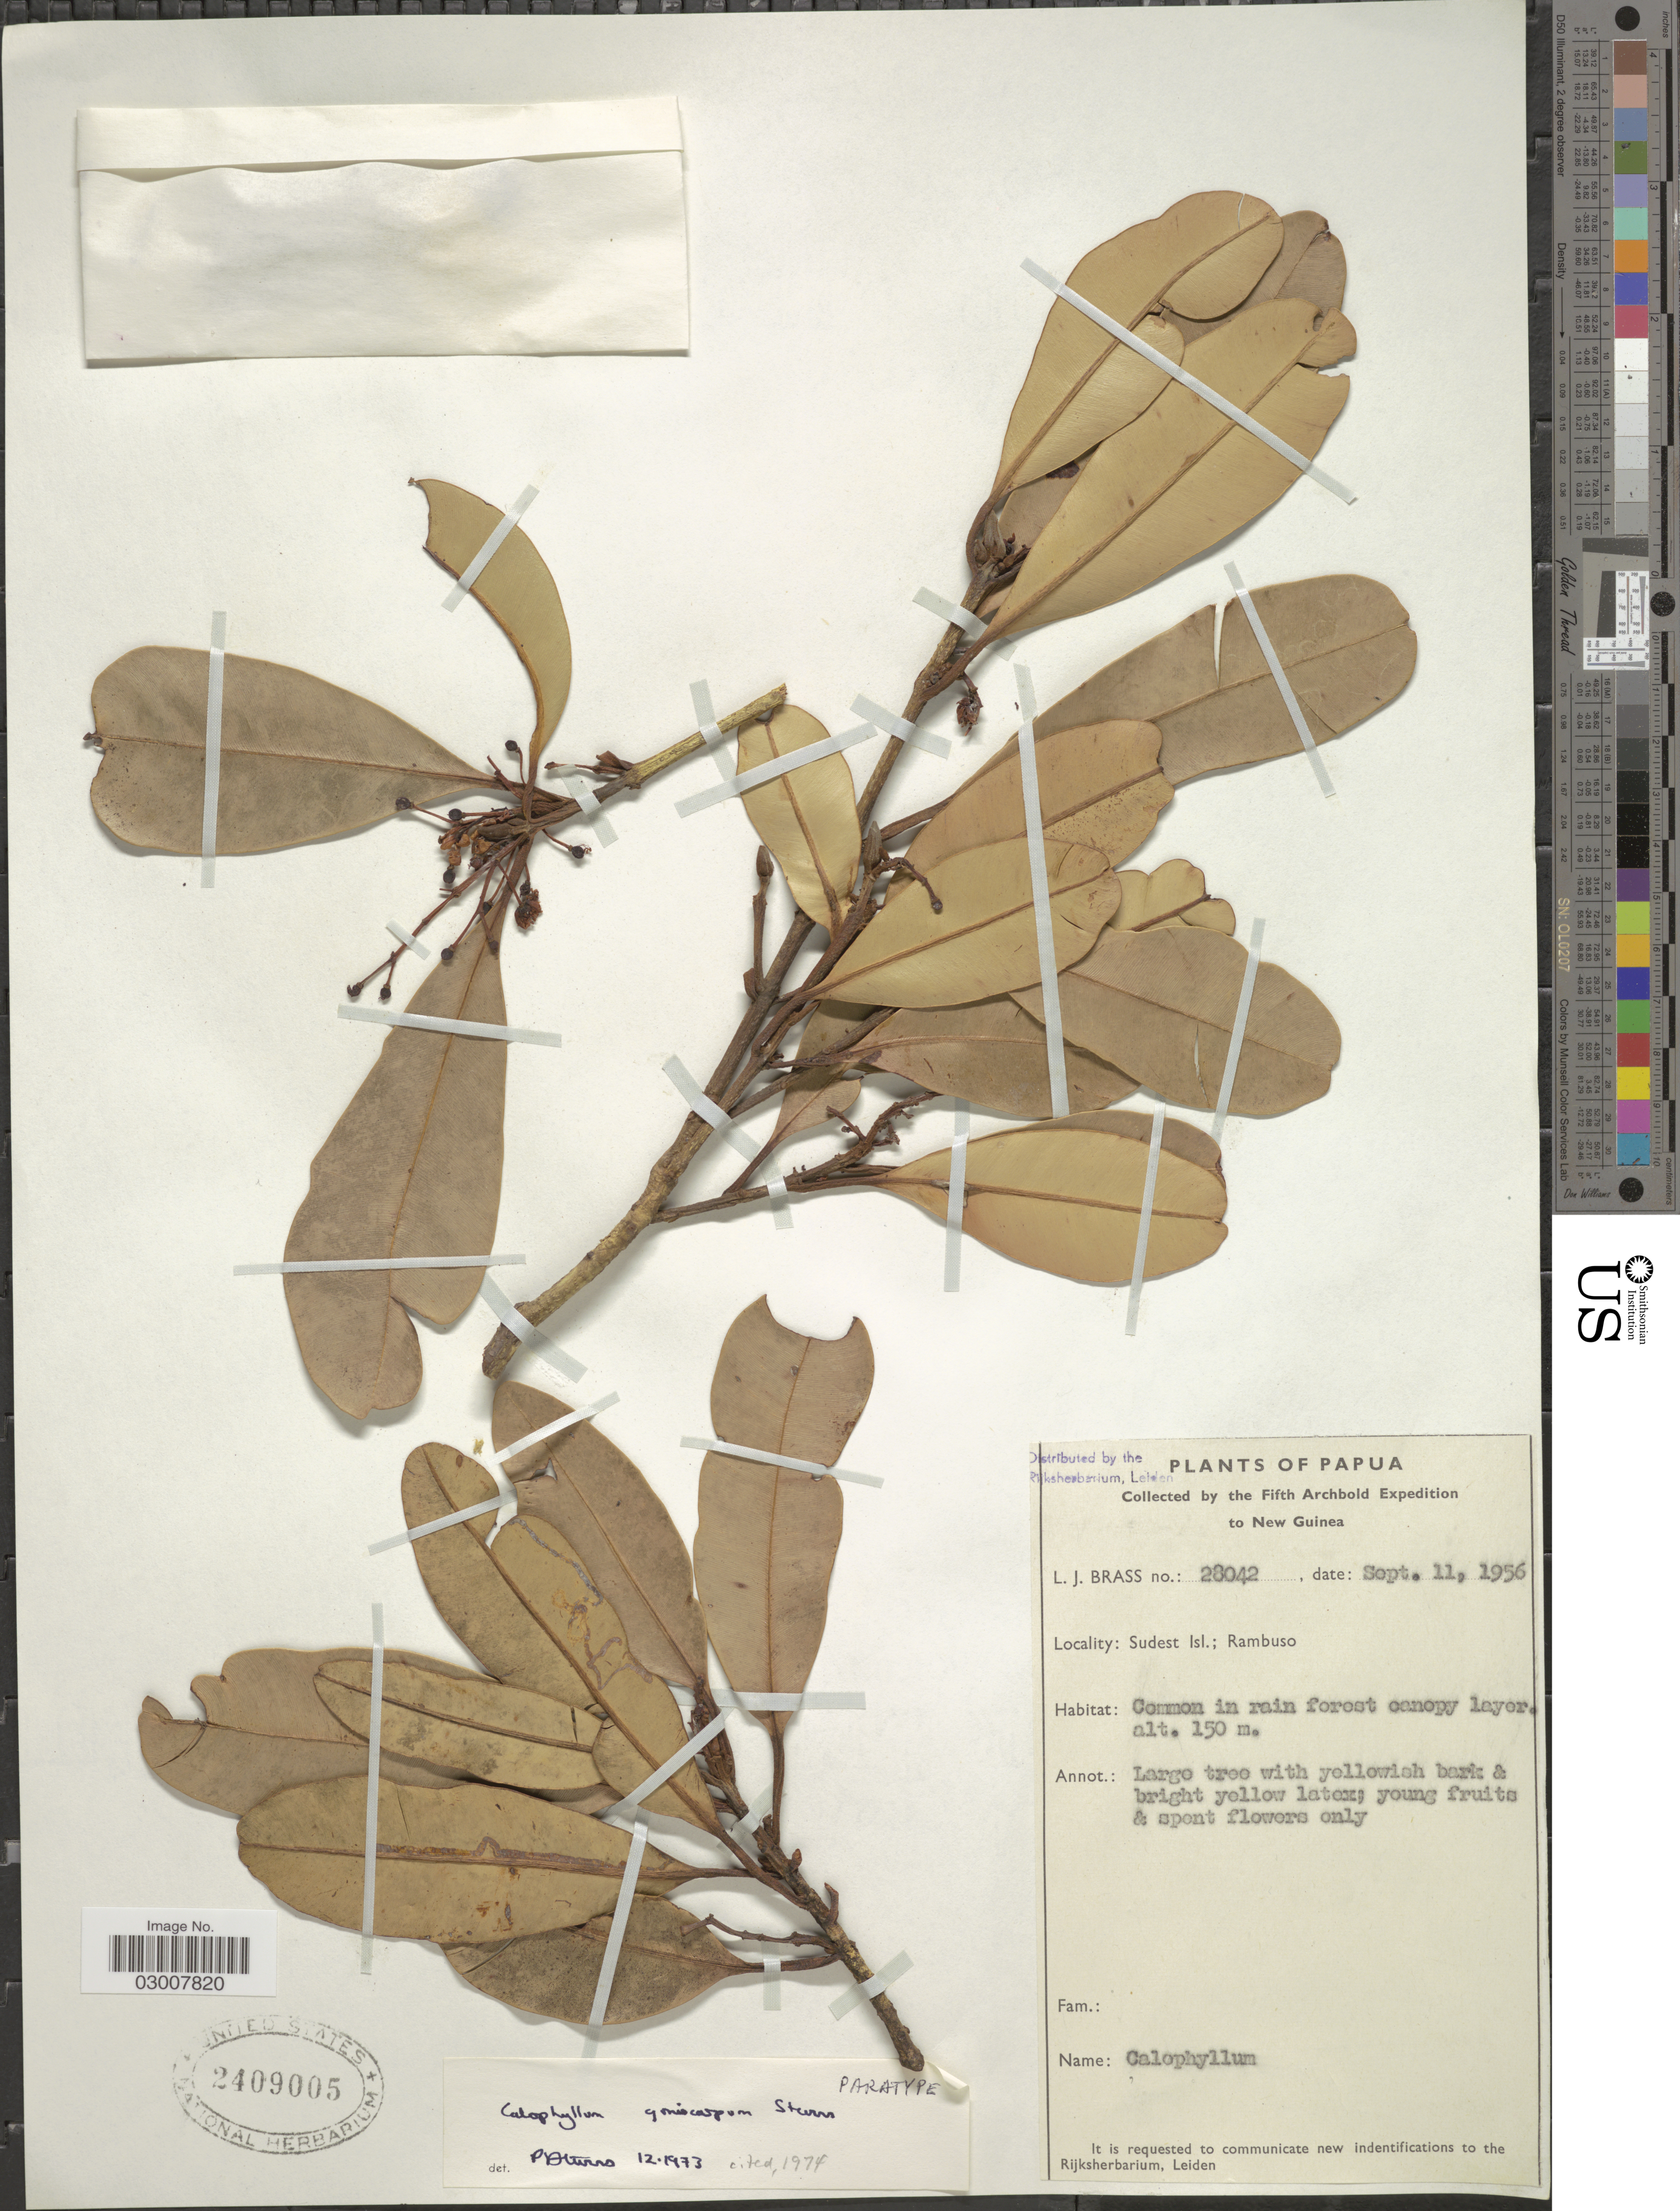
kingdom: Plantae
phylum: Tracheophyta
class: Magnoliopsida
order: Malpighiales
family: Calophyllaceae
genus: Calophyllum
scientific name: Calophyllum goniocarpum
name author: P.F. Stevens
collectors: L. J. Brass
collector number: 28042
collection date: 1956-09-11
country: Papua New Guinea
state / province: Milne Bay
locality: Papua, New Guinea Sudest Isl.; Rambuso.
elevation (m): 150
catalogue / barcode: US 2409005